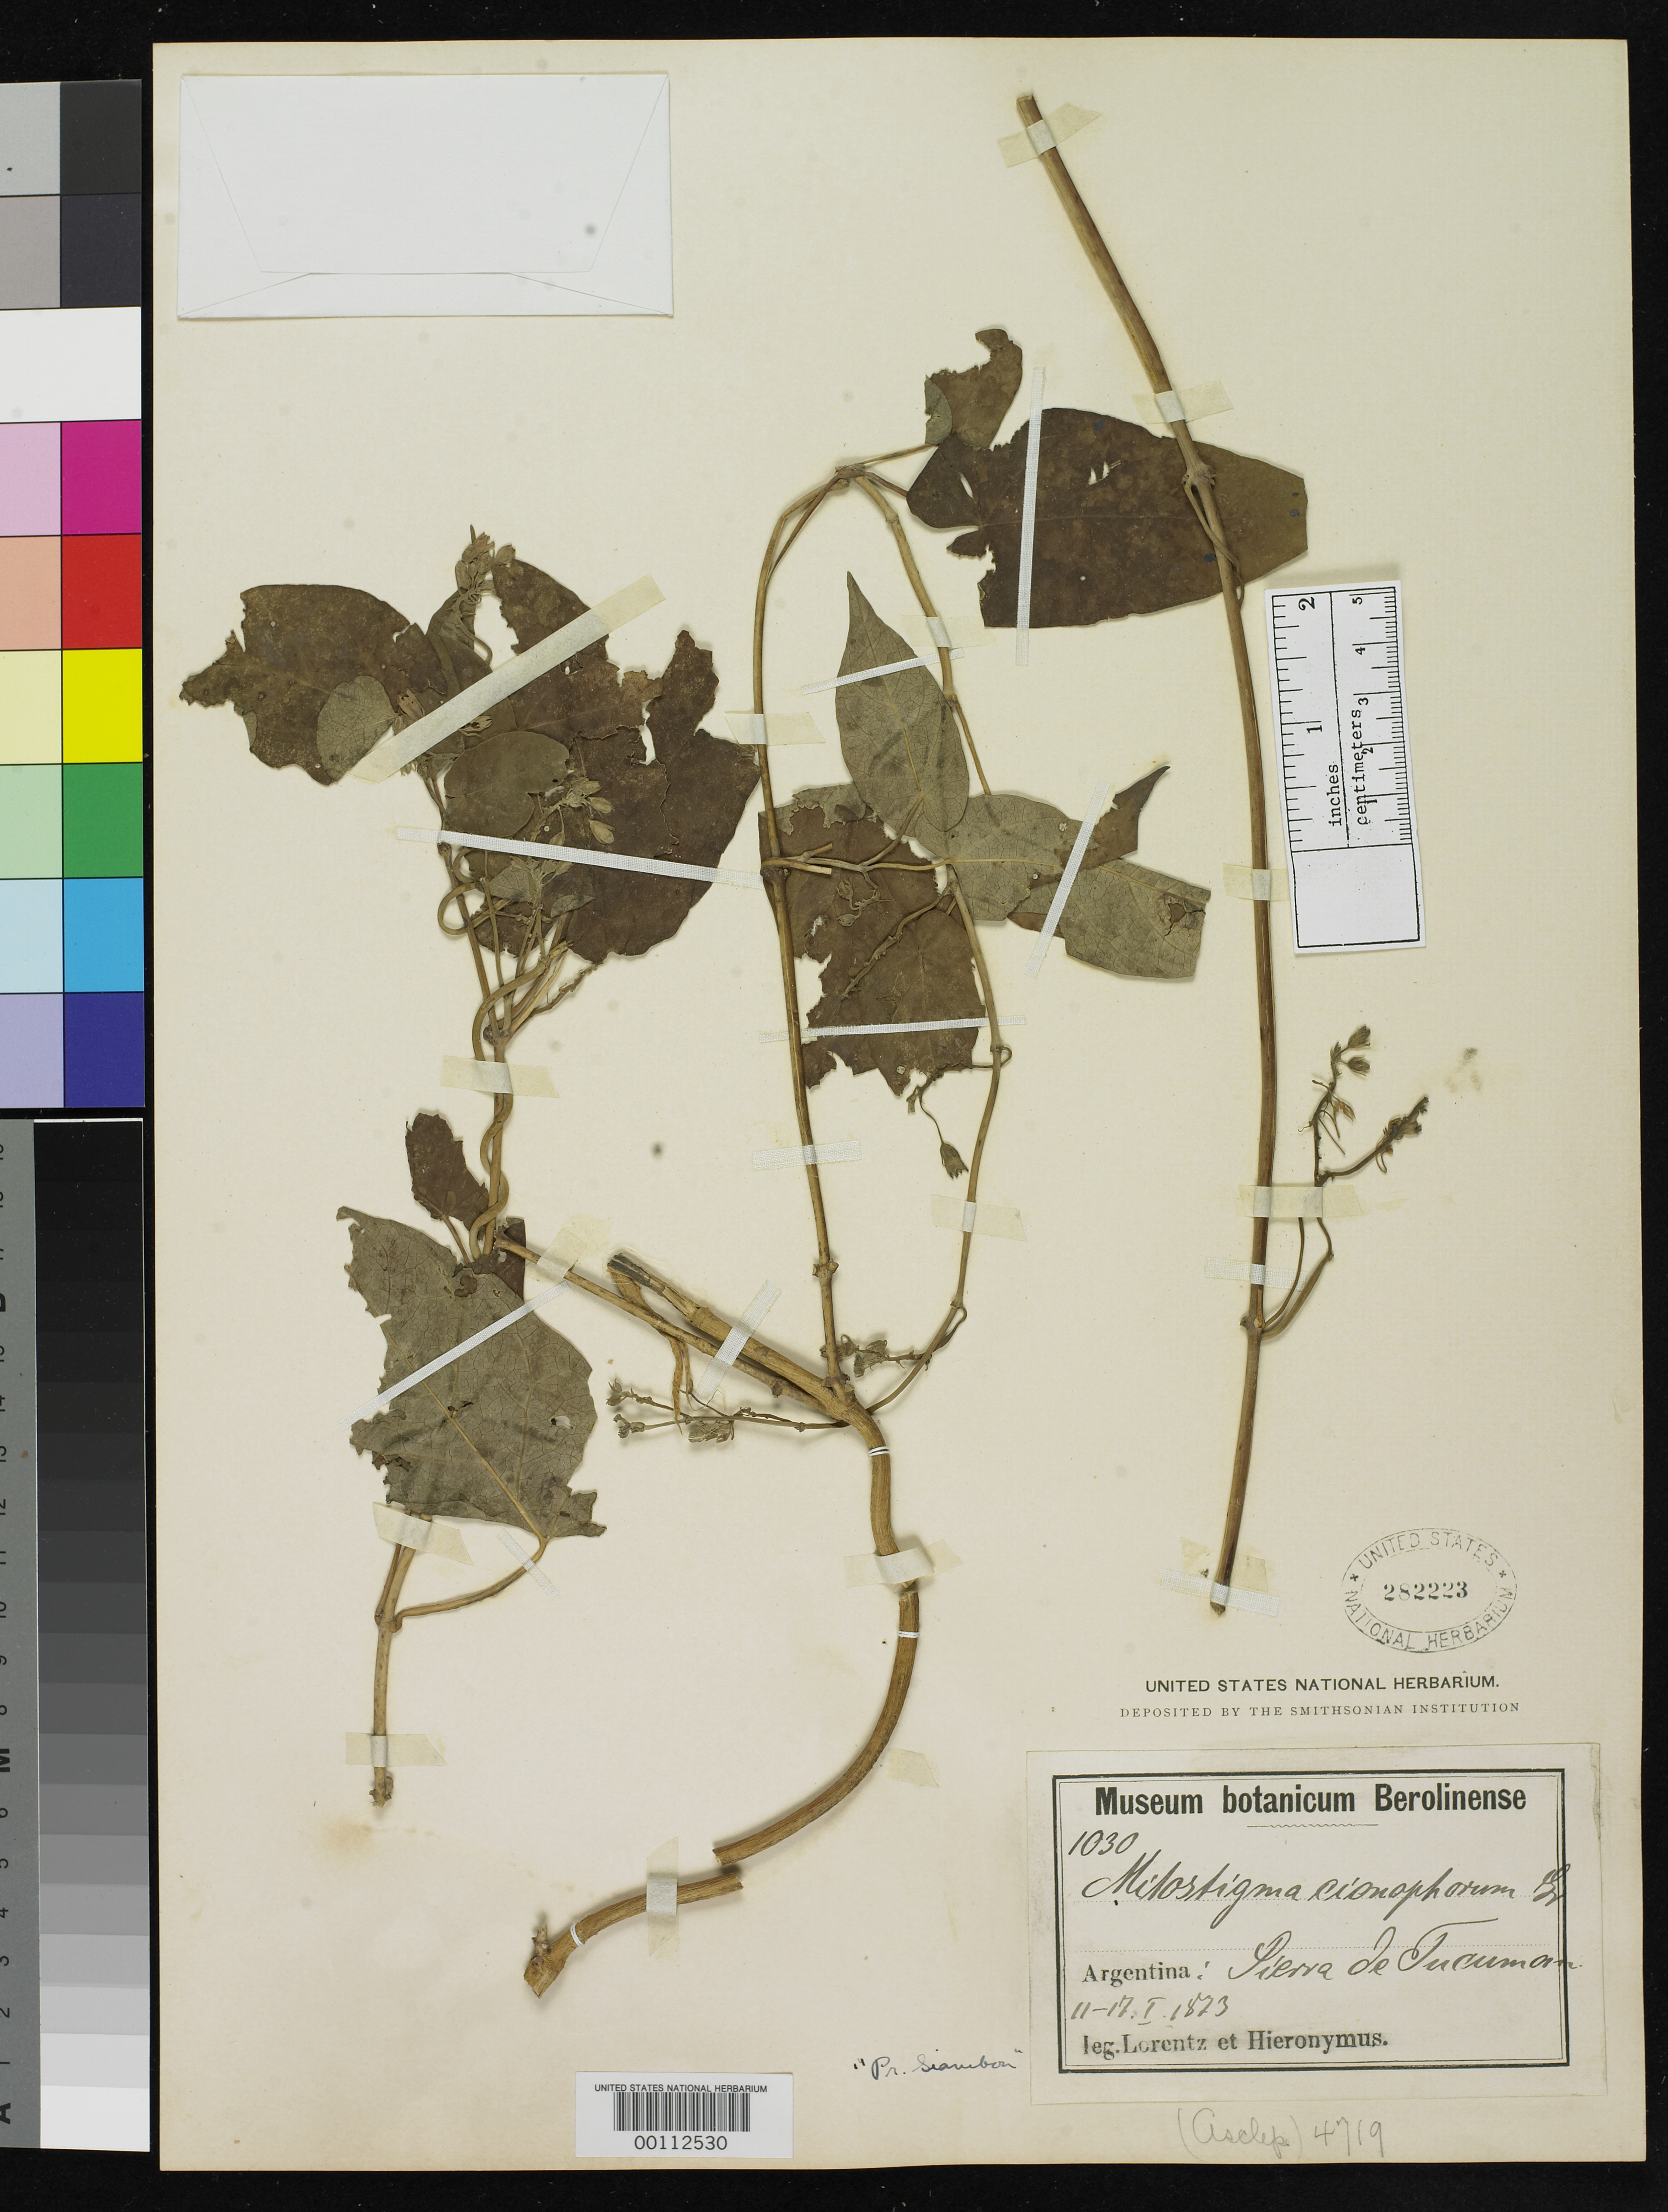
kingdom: Plantae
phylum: Tracheophyta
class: Magnoliopsida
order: Gentianales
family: Apocynaceae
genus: Mitostigma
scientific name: Mitostigma cionophorum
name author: Griseb.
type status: Type Collection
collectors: P. G. Lorentz & G. H. Hieronymus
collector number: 1030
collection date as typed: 11 Jan 1823 to 17 Jan 1823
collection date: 1823-01-11/1823-01-17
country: Argentina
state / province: Tucumán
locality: Sierra de Tucuman.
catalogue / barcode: US 282223